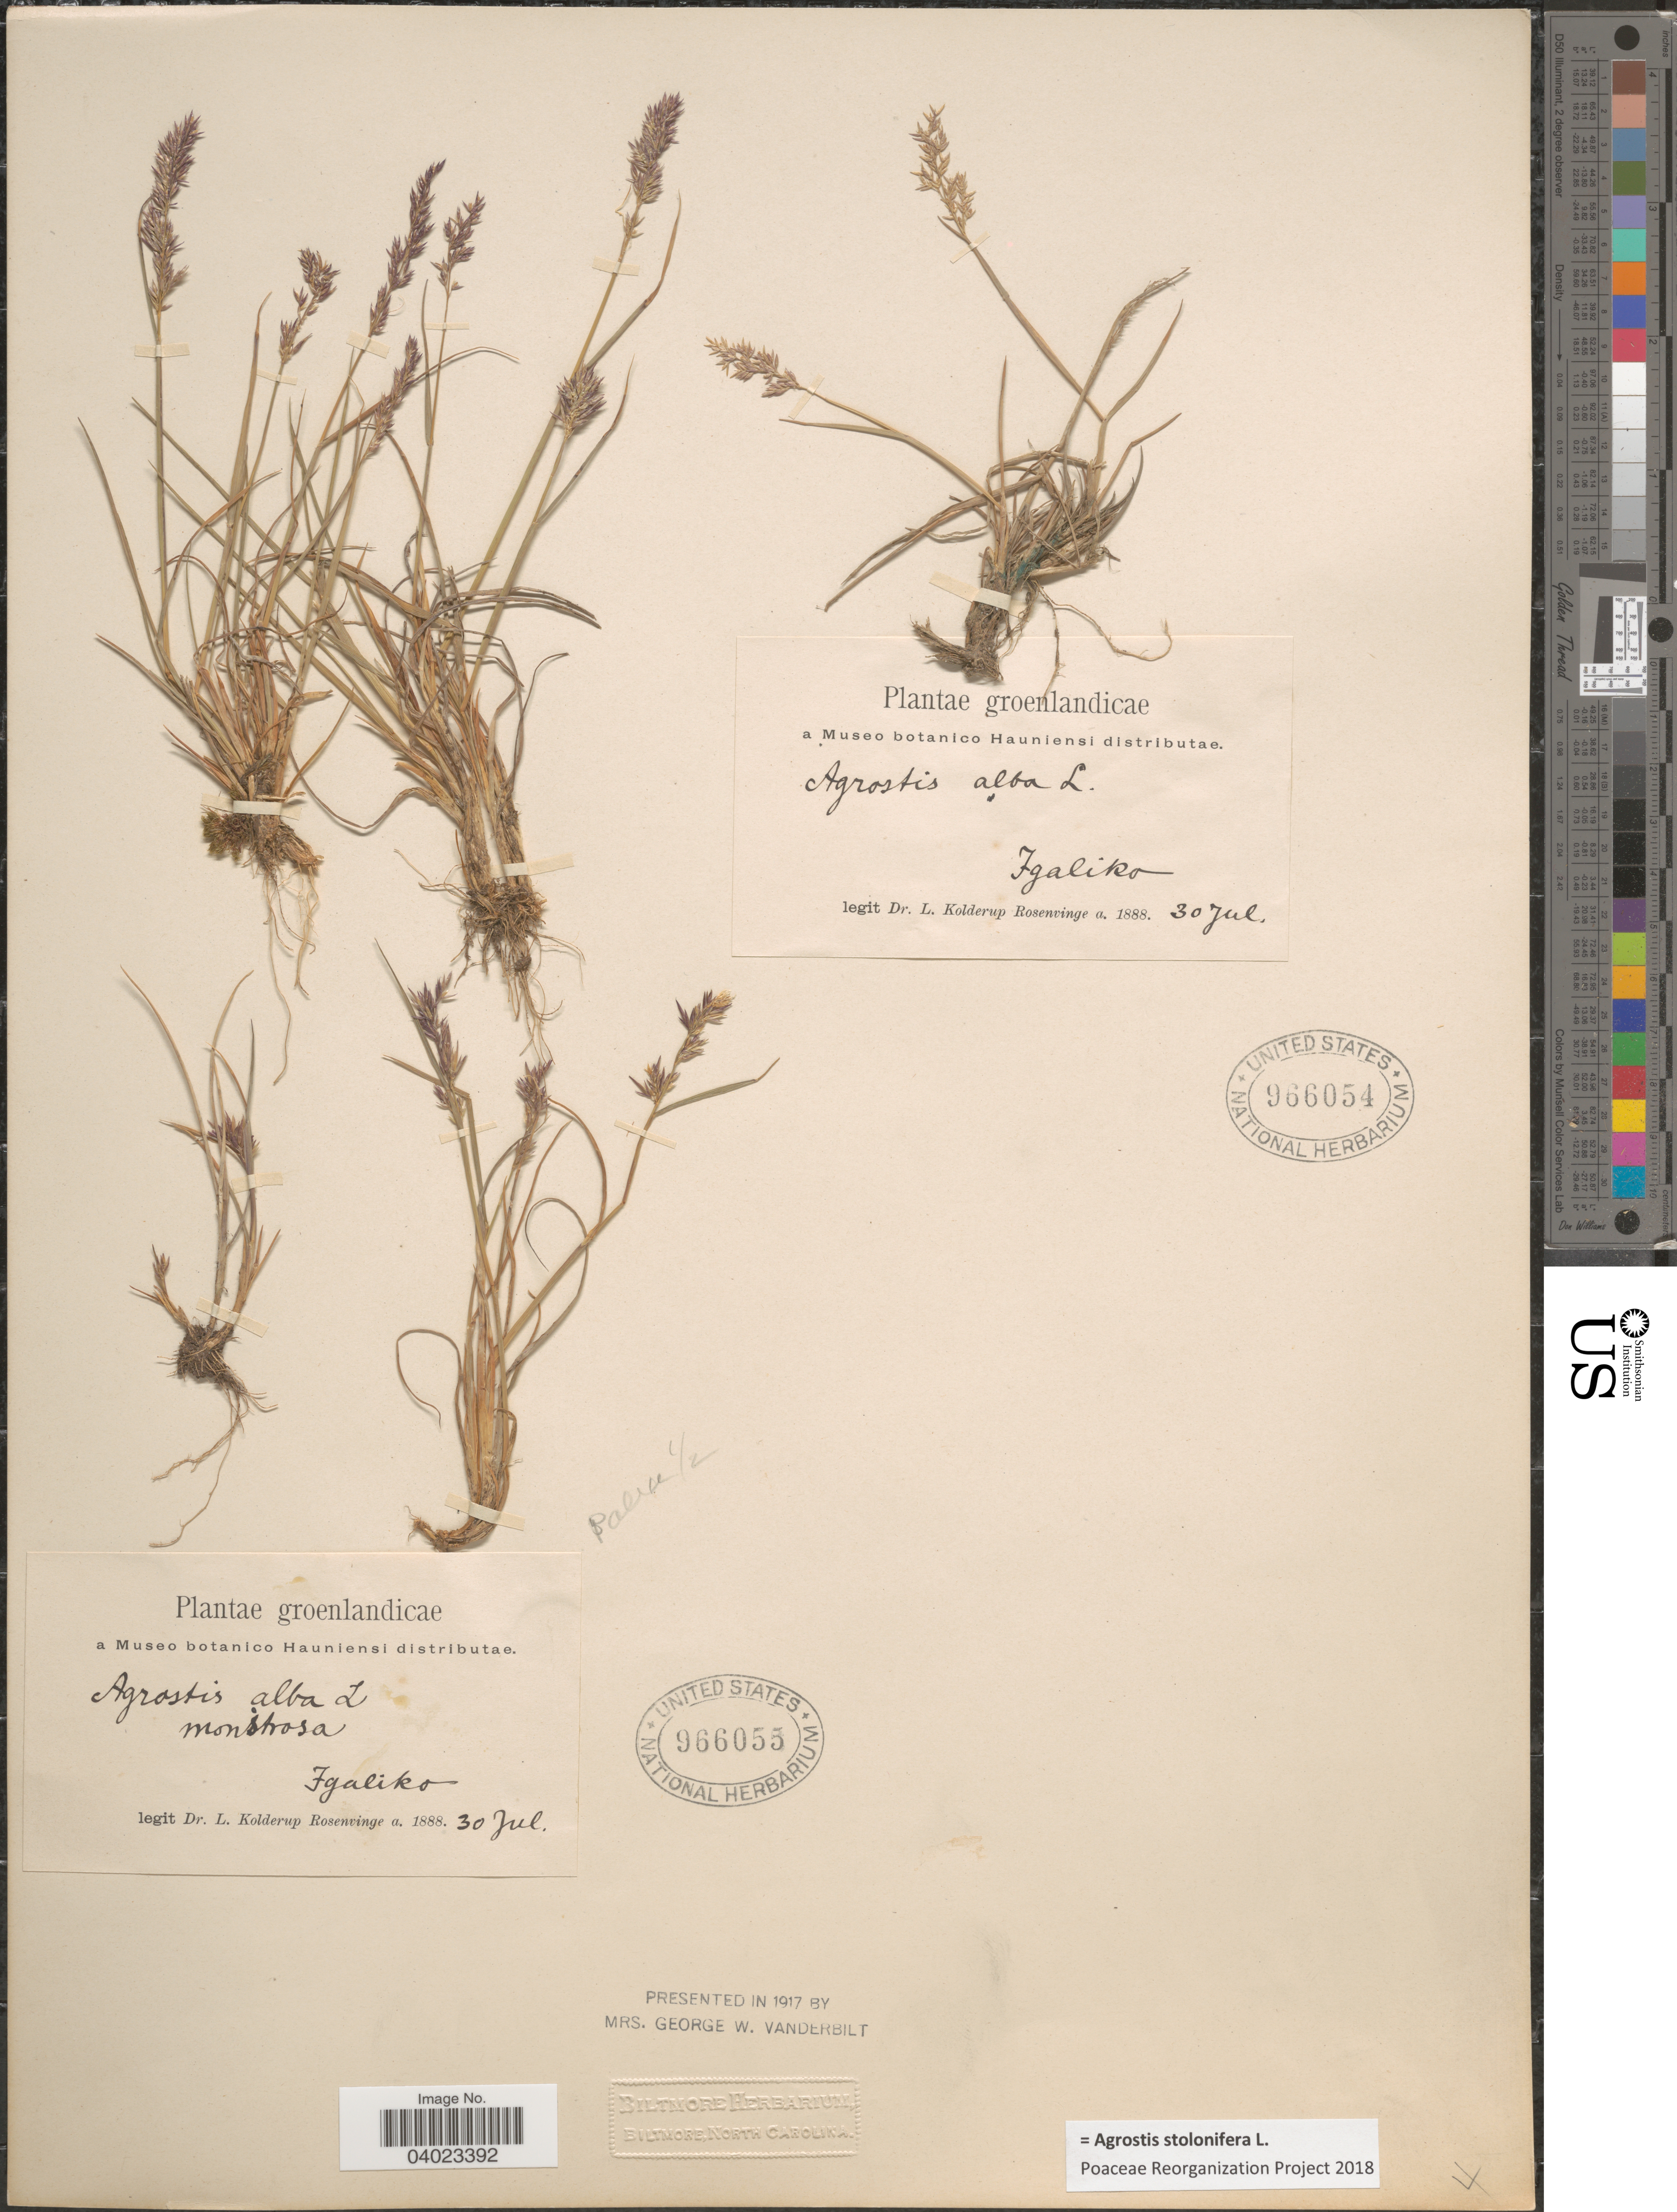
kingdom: Plantae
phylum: Tracheophyta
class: Liliopsida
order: Poales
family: Poaceae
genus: Agrostis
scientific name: Agrostis stolonifera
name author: L.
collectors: L. Rosenvinge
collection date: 1888-07-30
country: Greenland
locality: Groenlandicae. Igaliko.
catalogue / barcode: US 966054